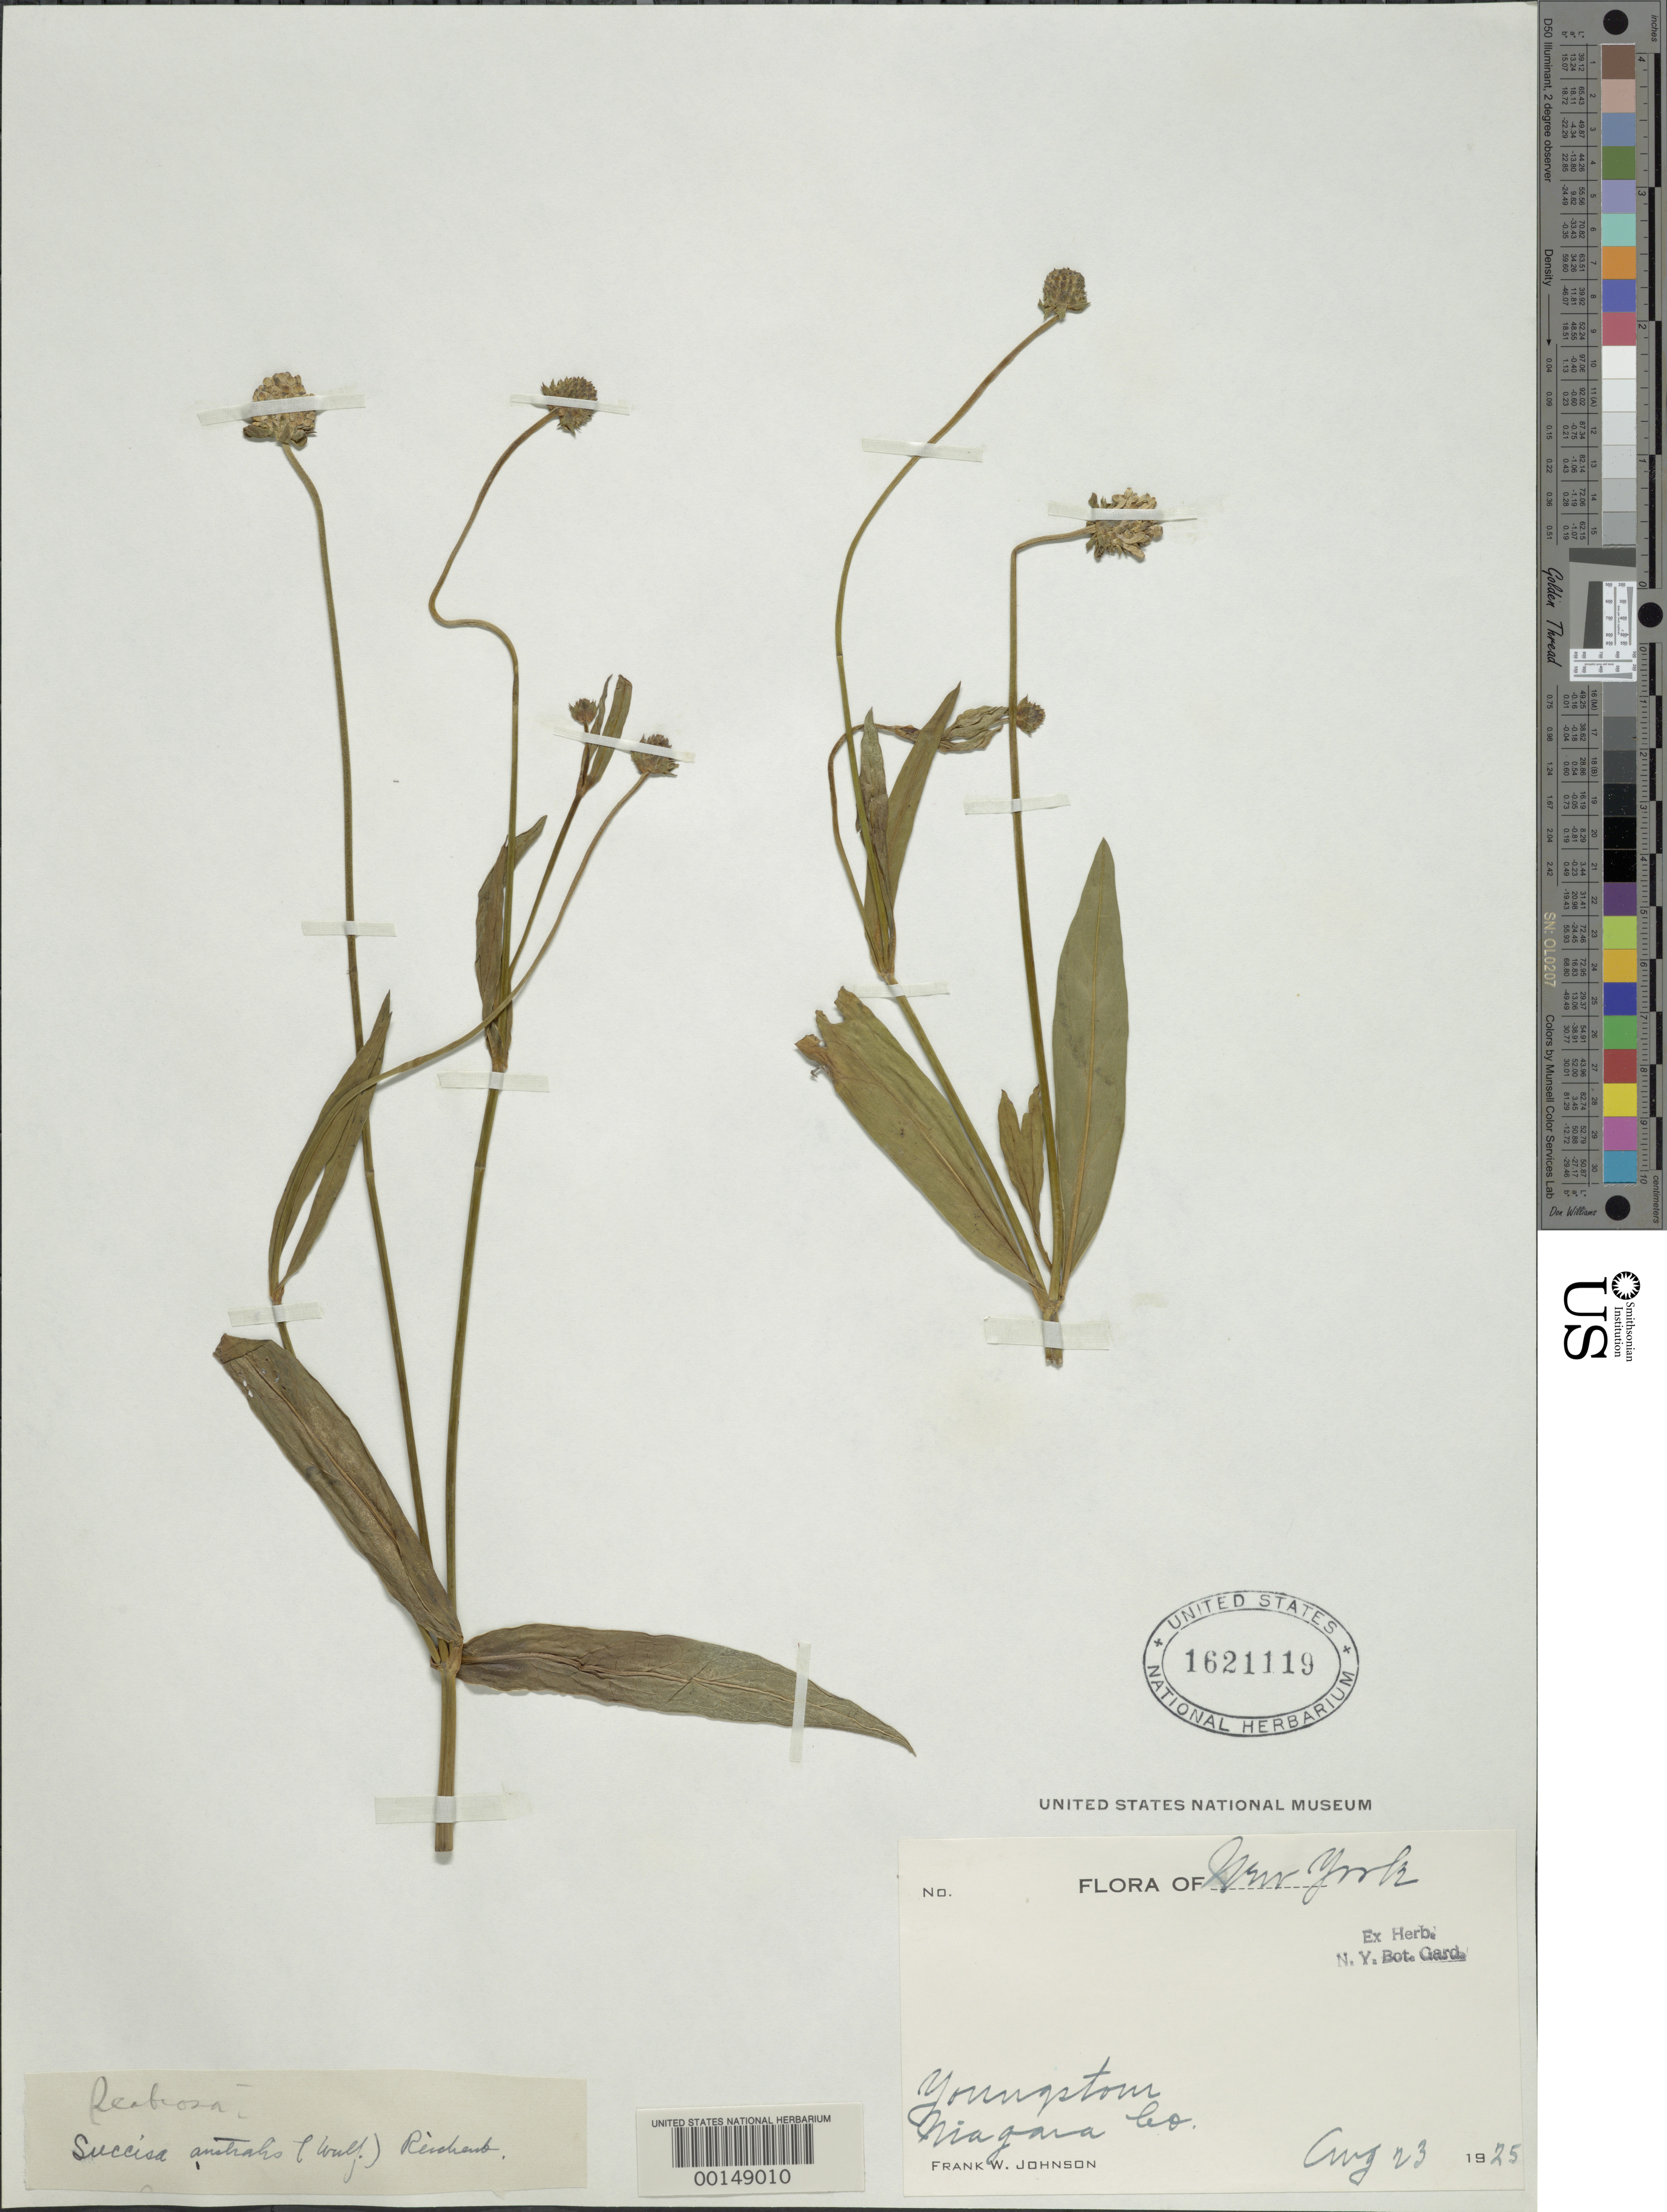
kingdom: Plantae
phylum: Tracheophyta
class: Magnoliopsida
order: Dipsacales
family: Caprifoliaceae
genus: Succisa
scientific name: Succisa australis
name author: Rchb.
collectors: F. W. Johnson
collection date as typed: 23 Aug 1925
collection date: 1925-08-23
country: United States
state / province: New York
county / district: Niagara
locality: Youngstown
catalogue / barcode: US 621119